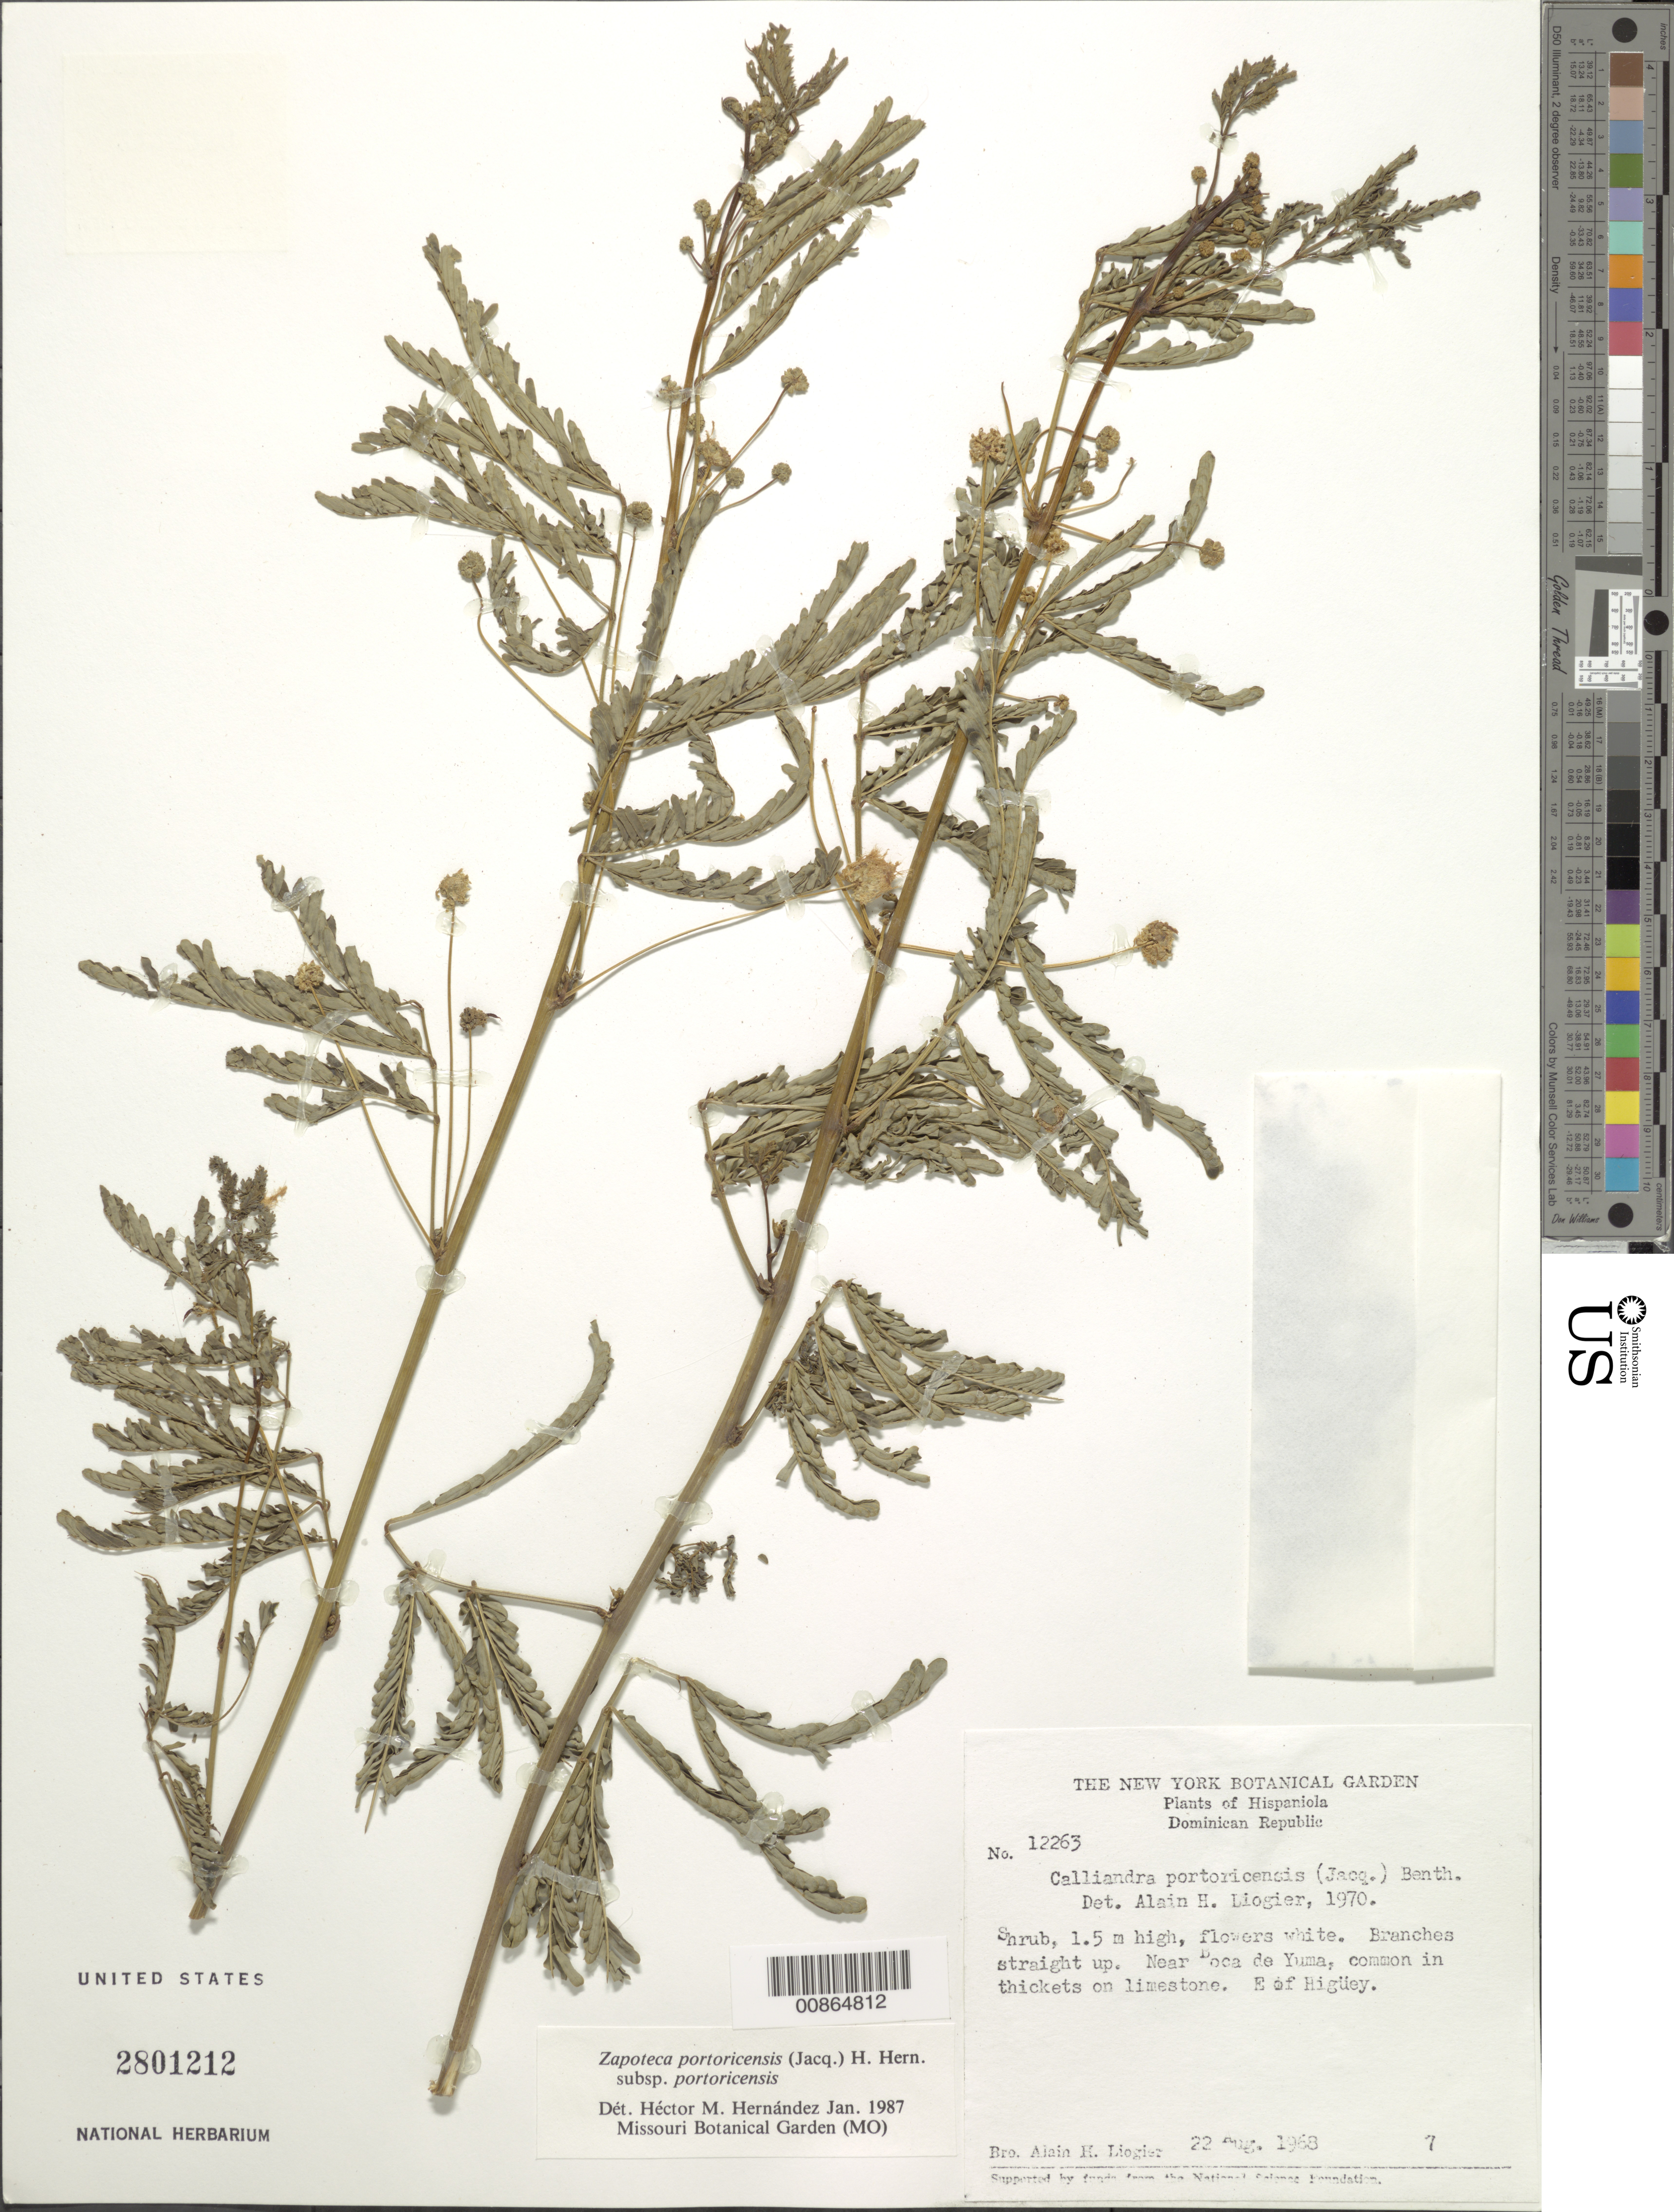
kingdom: Plantae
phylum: Tracheophyta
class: Magnoliopsida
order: Fabales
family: Fabaceae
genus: Zapoteca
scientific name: Zapoteca portoricensis subsp. portoricensis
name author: (Jacq.) H.M. Hern.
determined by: Hernandez, H. M., (MO), Missouri Botanical Garden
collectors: A. H. Liogier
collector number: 12263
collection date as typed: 22 Aug 1968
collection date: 1968-08-22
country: Dominican Republic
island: Hispaniola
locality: Near Boca de Yuma. E of Higüey.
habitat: Common in thickets in limestone.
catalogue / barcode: US 2801212